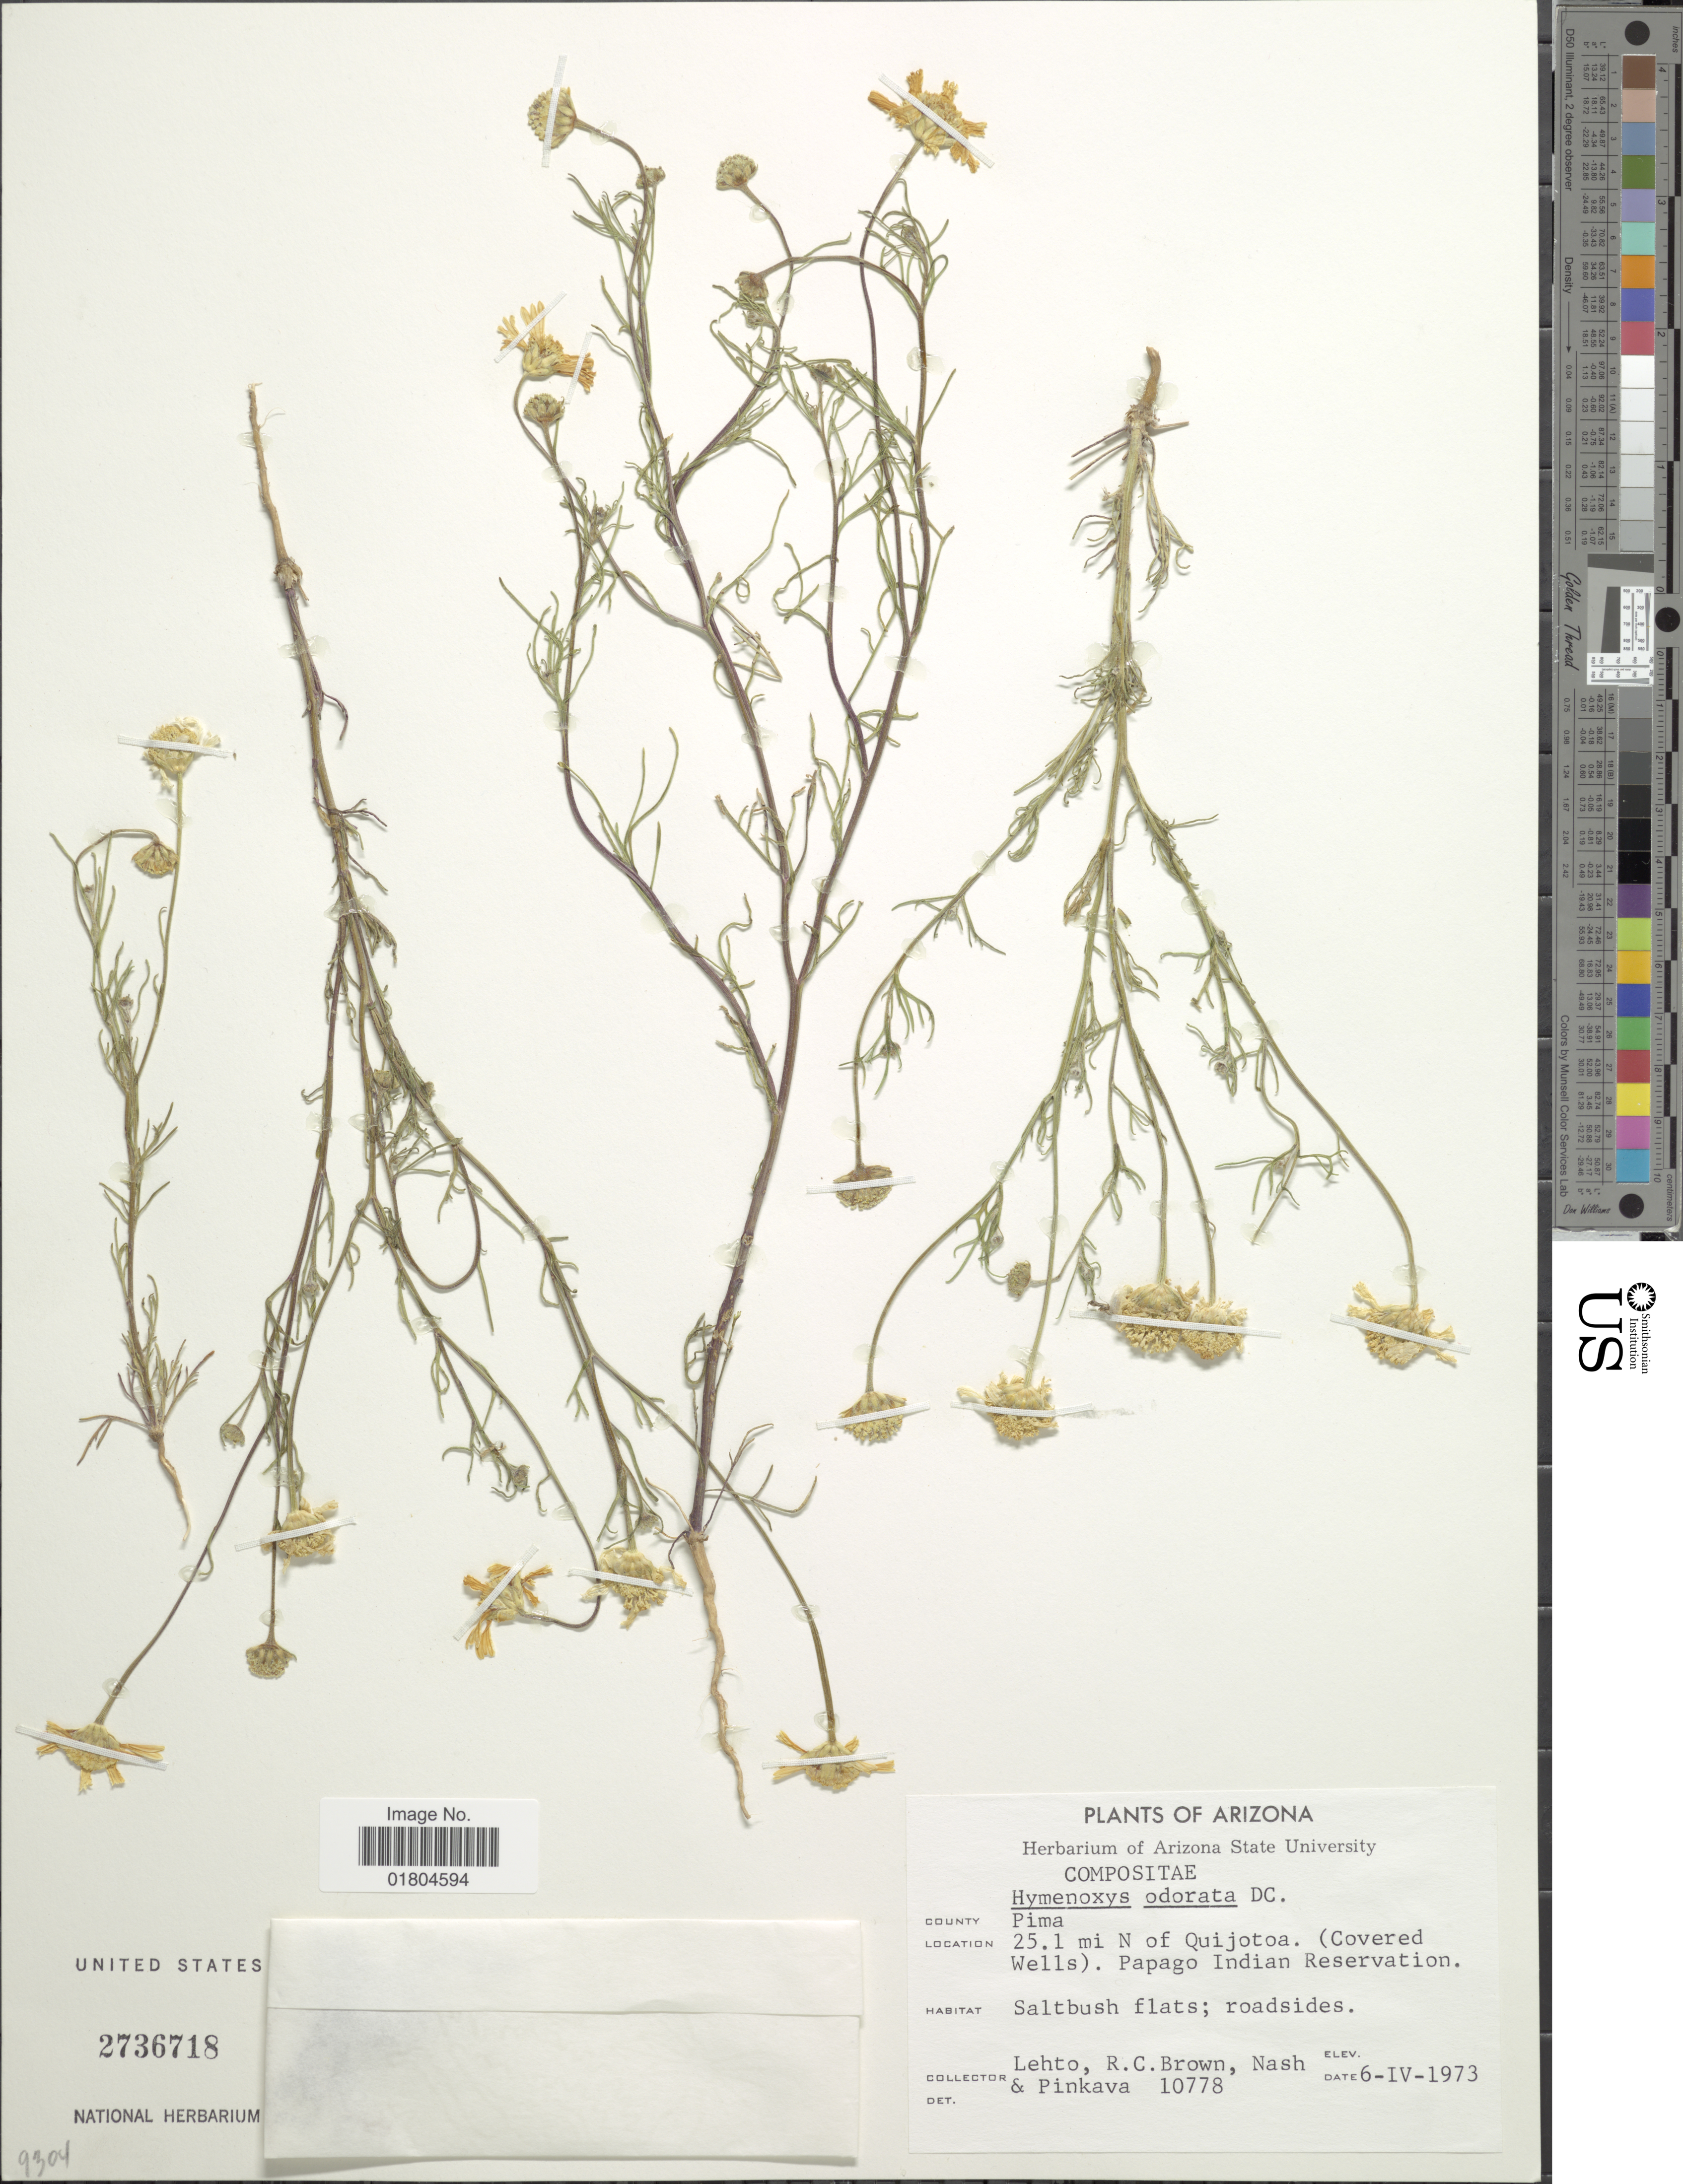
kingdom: Plantae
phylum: Tracheophyta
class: Magnoliopsida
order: Asterales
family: Asteraceae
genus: Hymenoxys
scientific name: Hymenoxys odorata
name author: DC.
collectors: -. Lehto, R. C. Brown, -- Nash & -. Pinkava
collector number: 10778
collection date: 1973-04-06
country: United States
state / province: Arizona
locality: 25.1 mi N of Quijotoa. (Covered Wells). Papago Indian Reservation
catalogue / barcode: US 2736718